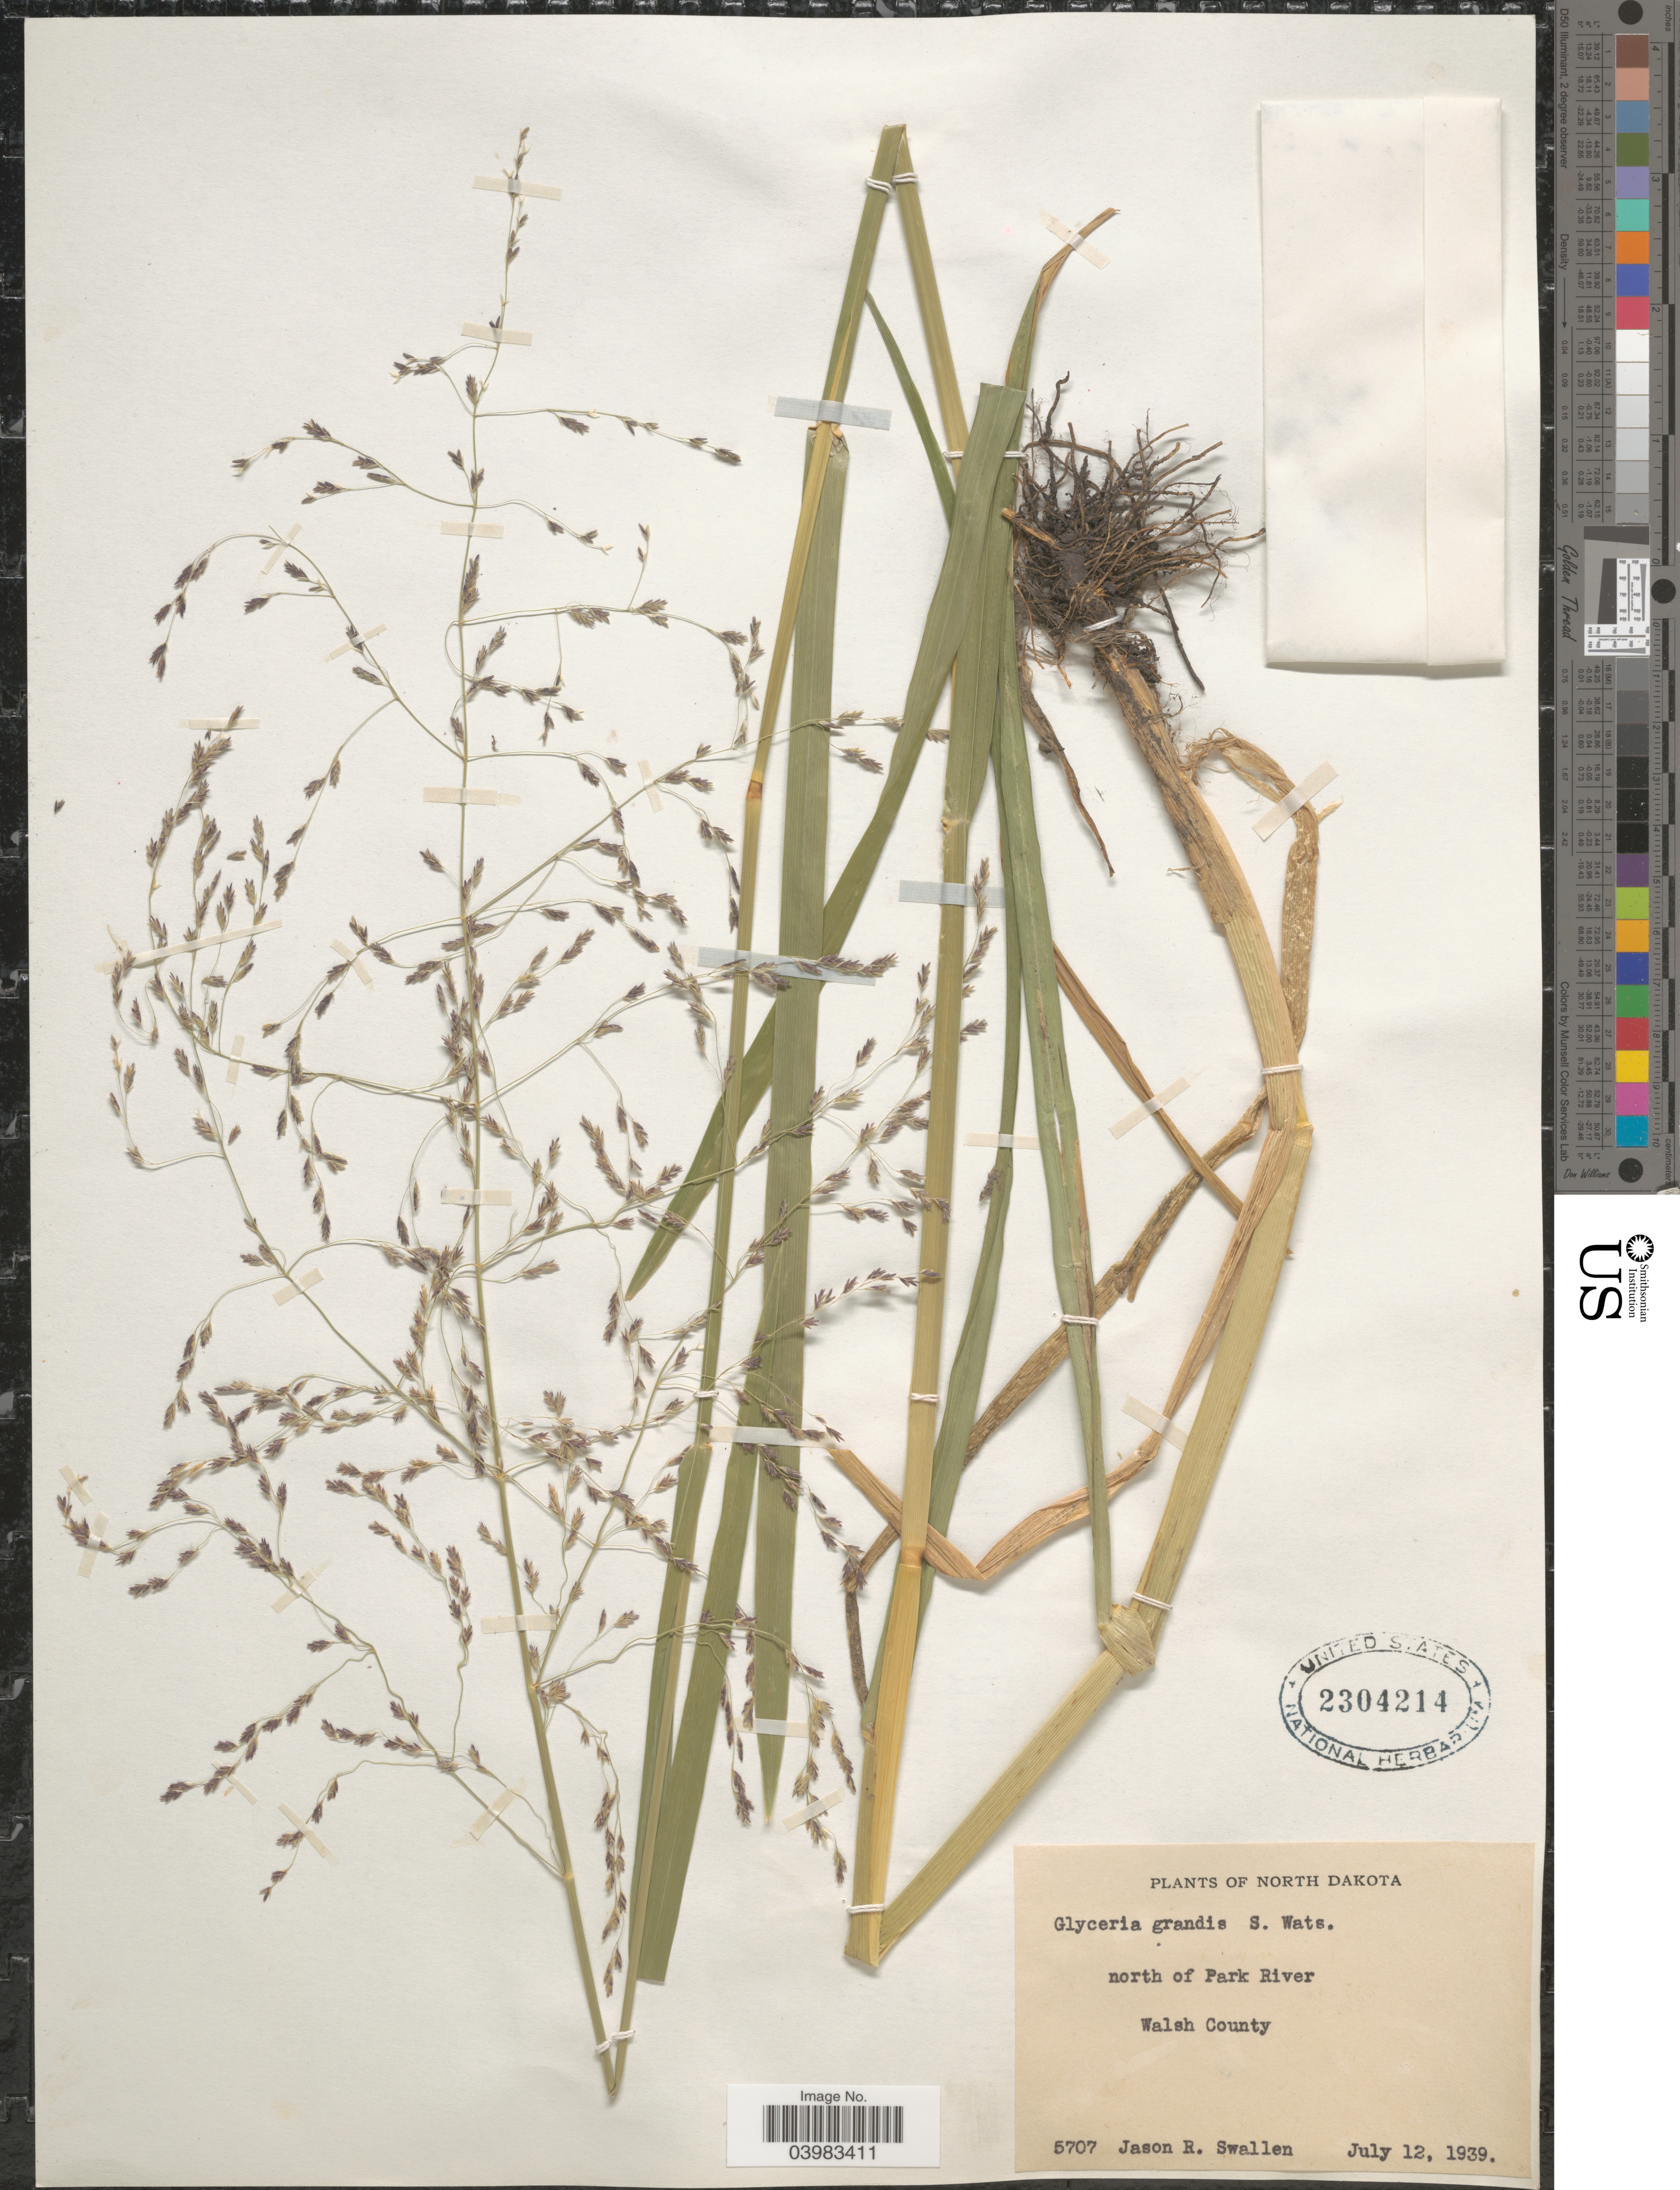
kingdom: Plantae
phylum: Tracheophyta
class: Liliopsida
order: Poales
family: Poaceae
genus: Glyceria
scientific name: Glyceria grandis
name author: S. Watson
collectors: J. R. Swallen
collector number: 5707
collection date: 1939-07-12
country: United States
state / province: North Dakota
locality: North of Park River. Walsh County.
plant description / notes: Mullinger, M.D. - University of Vermont - leaf tissue:DNA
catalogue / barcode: US 2304214